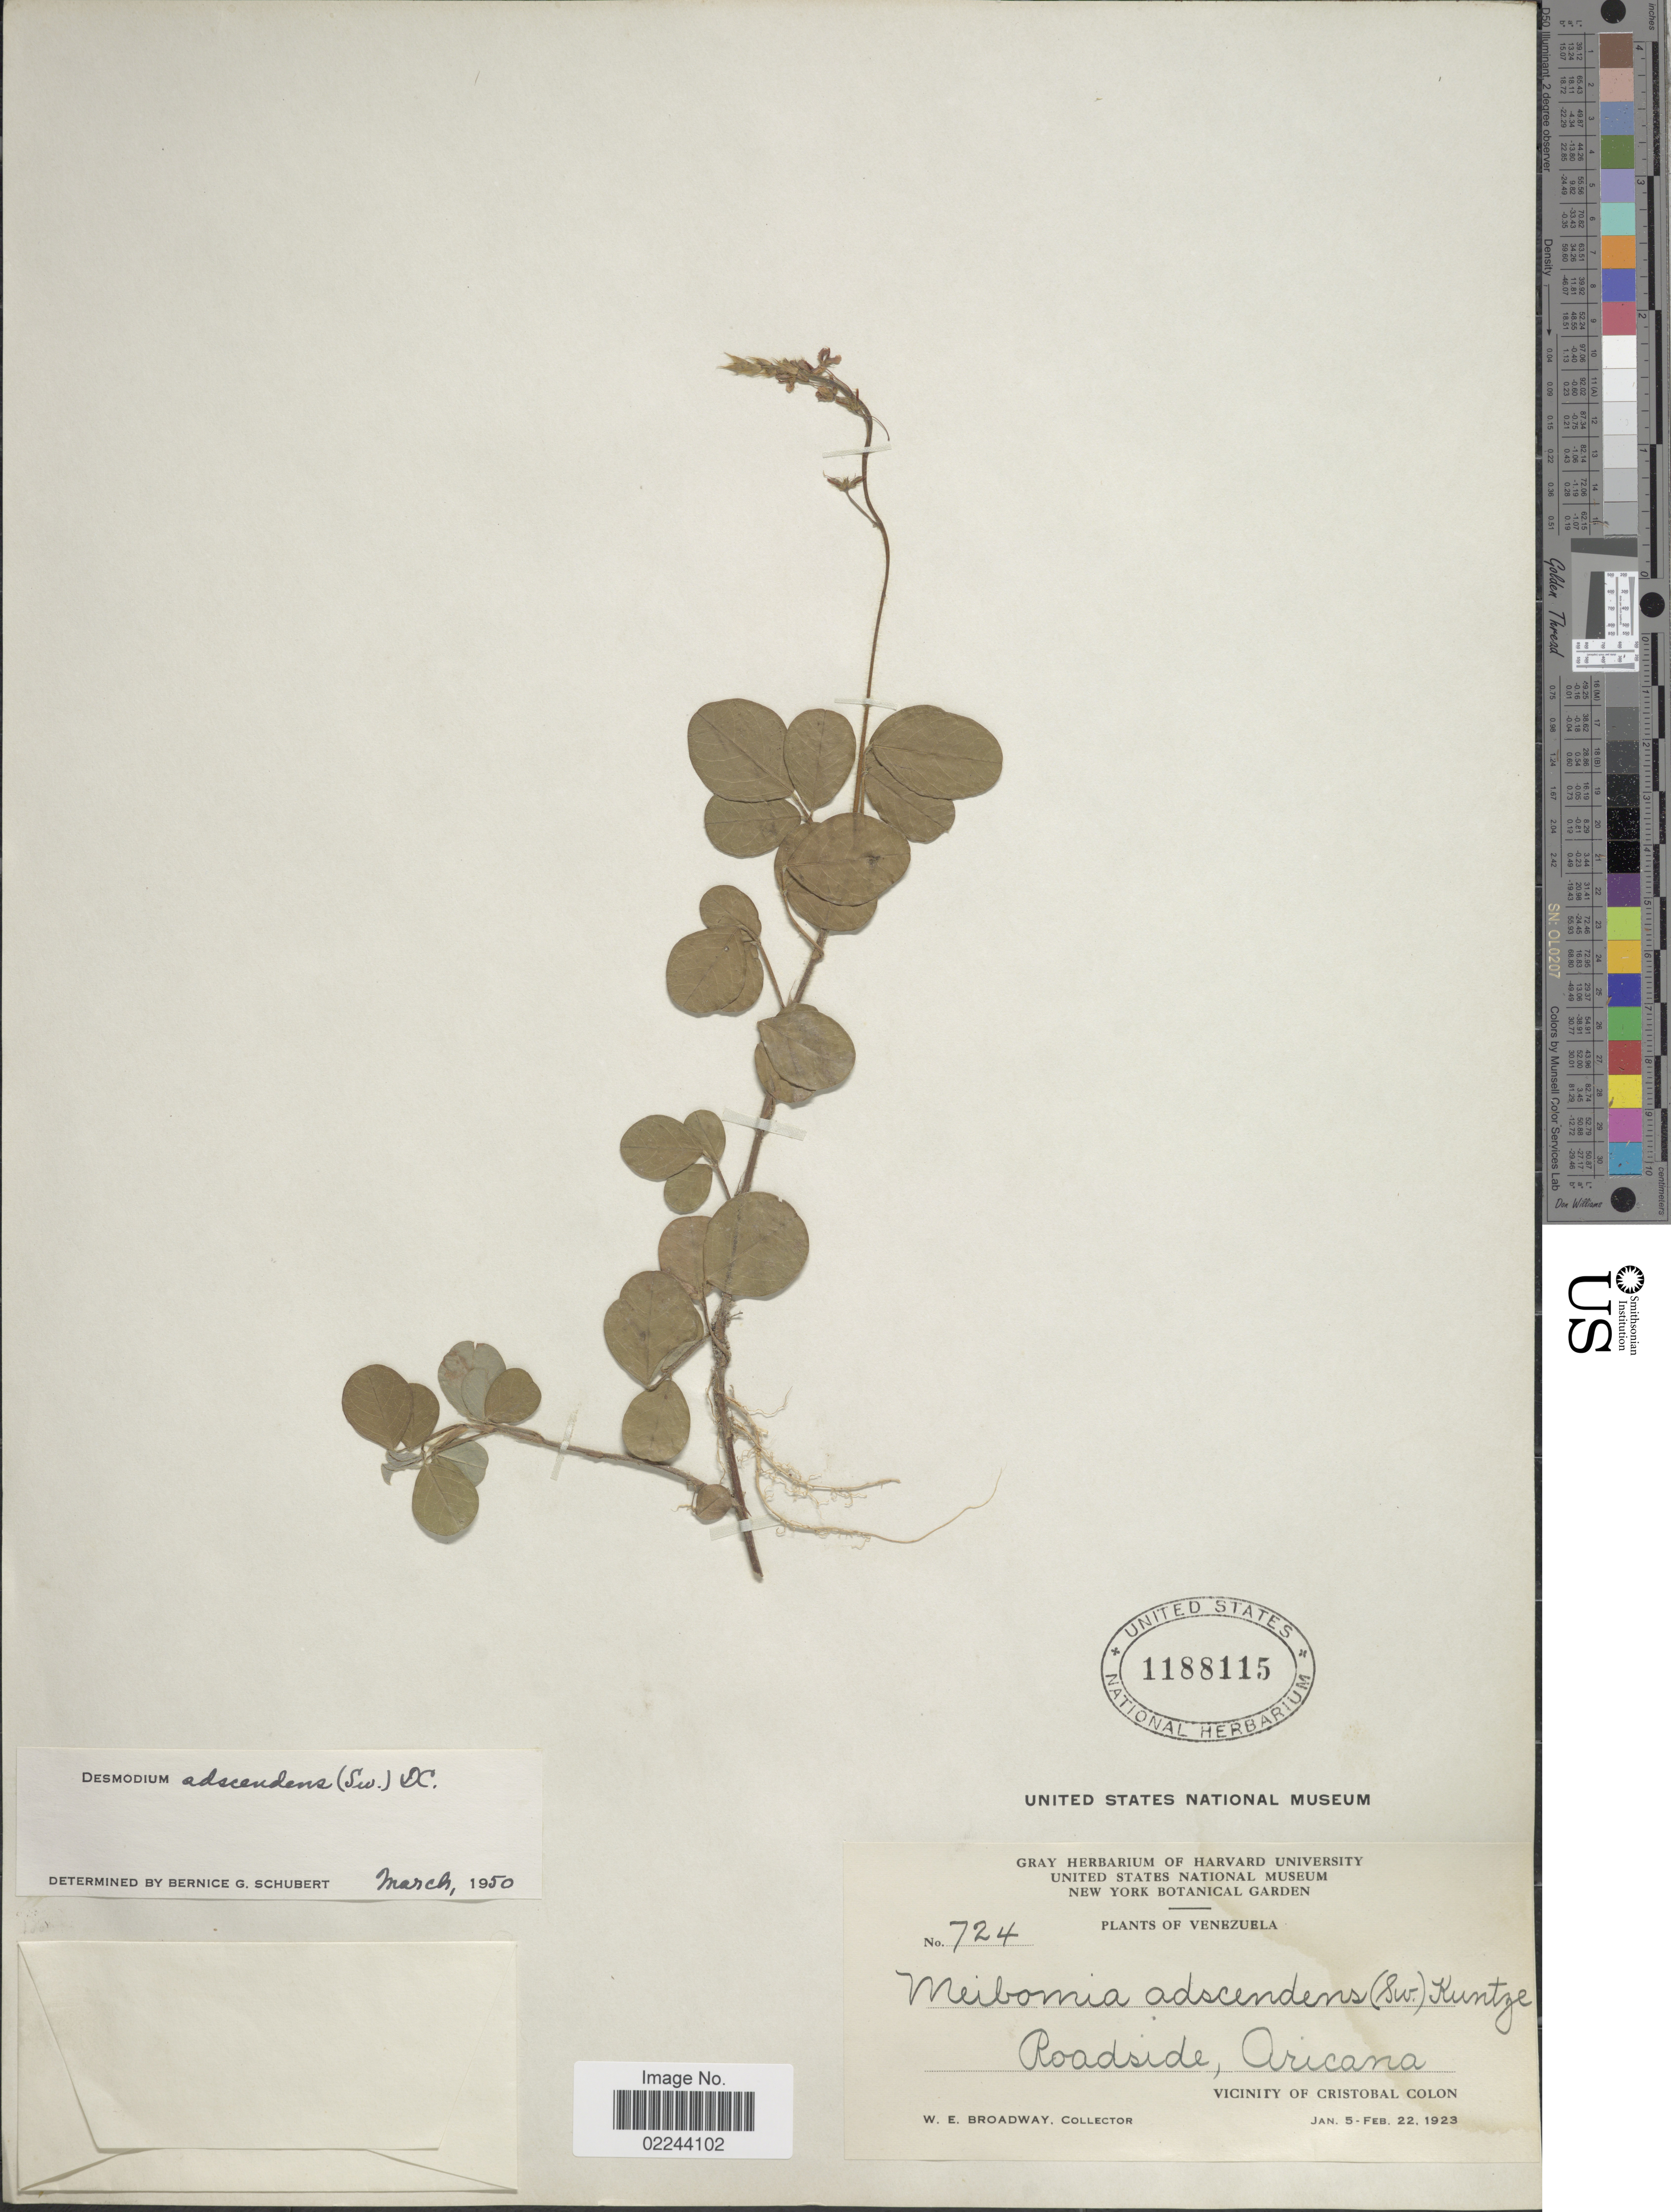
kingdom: Plantae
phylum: Tracheophyta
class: Magnoliopsida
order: Fabales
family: Fabaceae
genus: Grona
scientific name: Grona adscendens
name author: (Sw.) H. Ohashi & K. Ohashi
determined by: Strong, Mark T., (BOT), Smithsonian Institution - National Museum of Natural History (UNITED STATES)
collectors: W. E. Broadway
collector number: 724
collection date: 1923-01-05/1923-02-22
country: Venezuela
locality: Roadside, Aricana, Vicinity of Cristobal Colon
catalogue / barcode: US 1188115